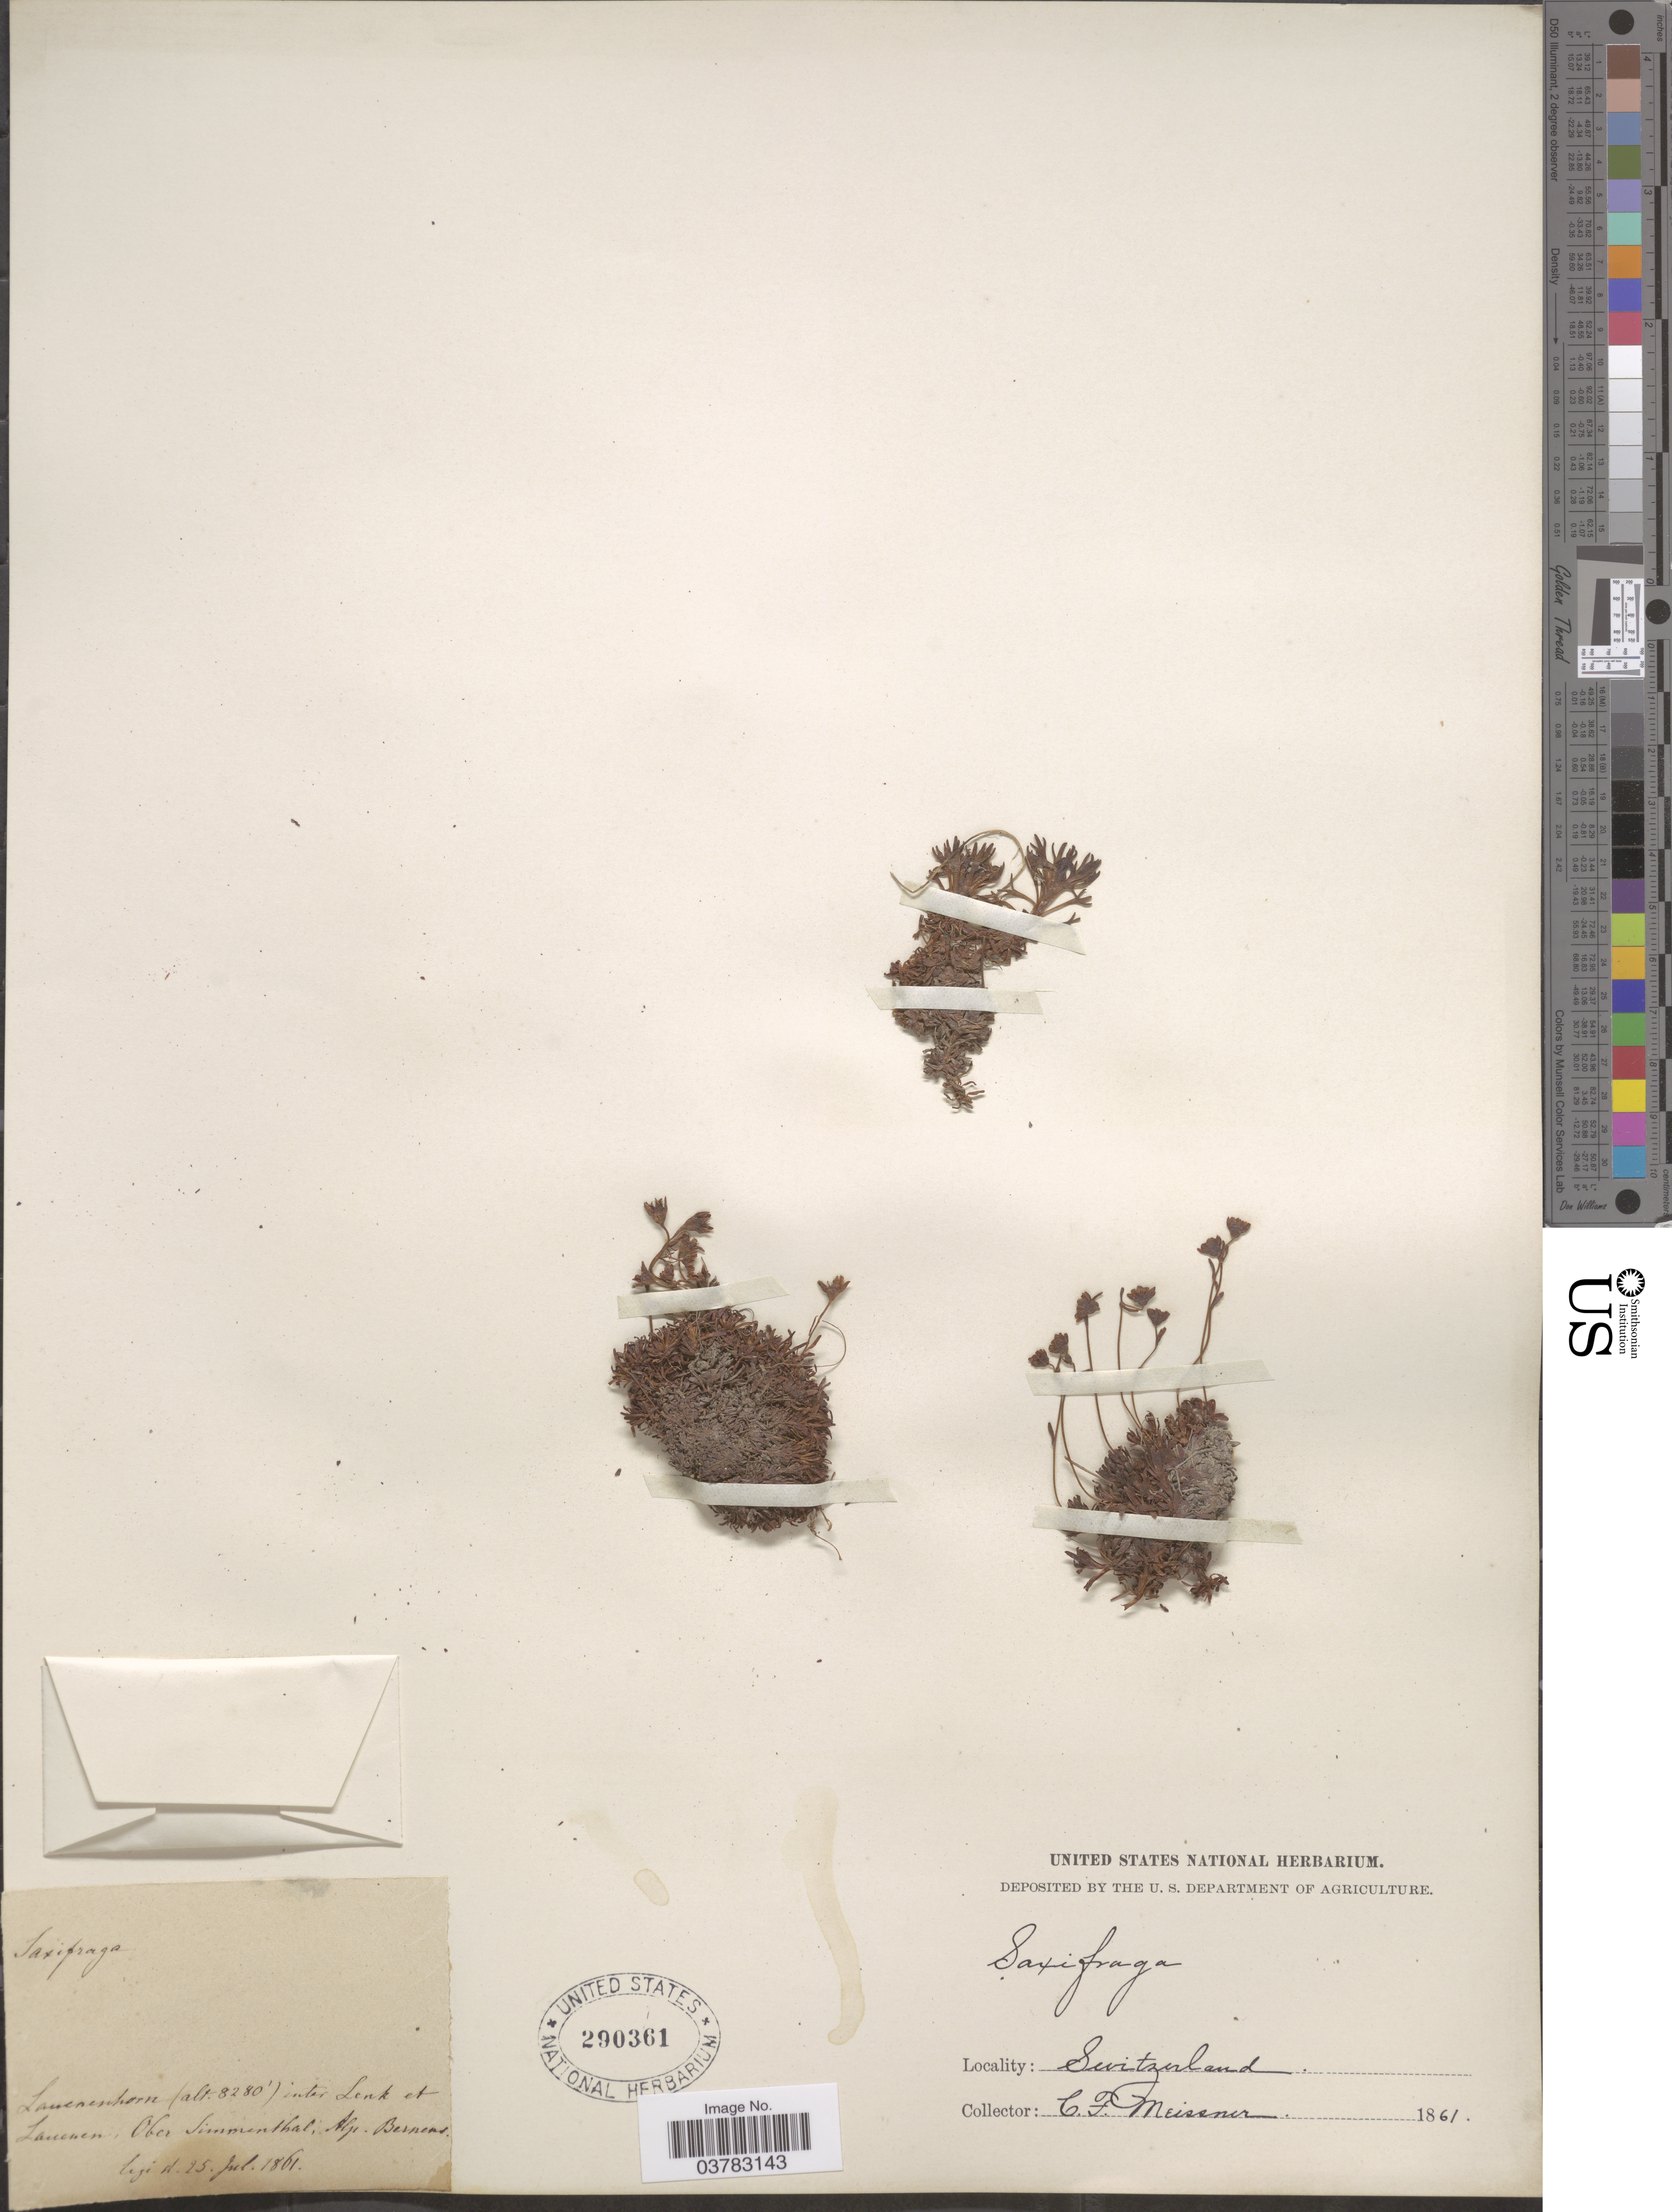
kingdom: Plantae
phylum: Tracheophyta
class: Magnoliopsida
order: Saxifragales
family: Saxifragaceae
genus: Saxifraga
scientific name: Saxifraga sp.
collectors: C. F. W. Meissner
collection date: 1861-07-25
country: Switzerland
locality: Lanenhorn inter Lenk et Lauenen, Ober Simmenthal, Alp. Bernens.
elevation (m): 2524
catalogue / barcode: US 290361